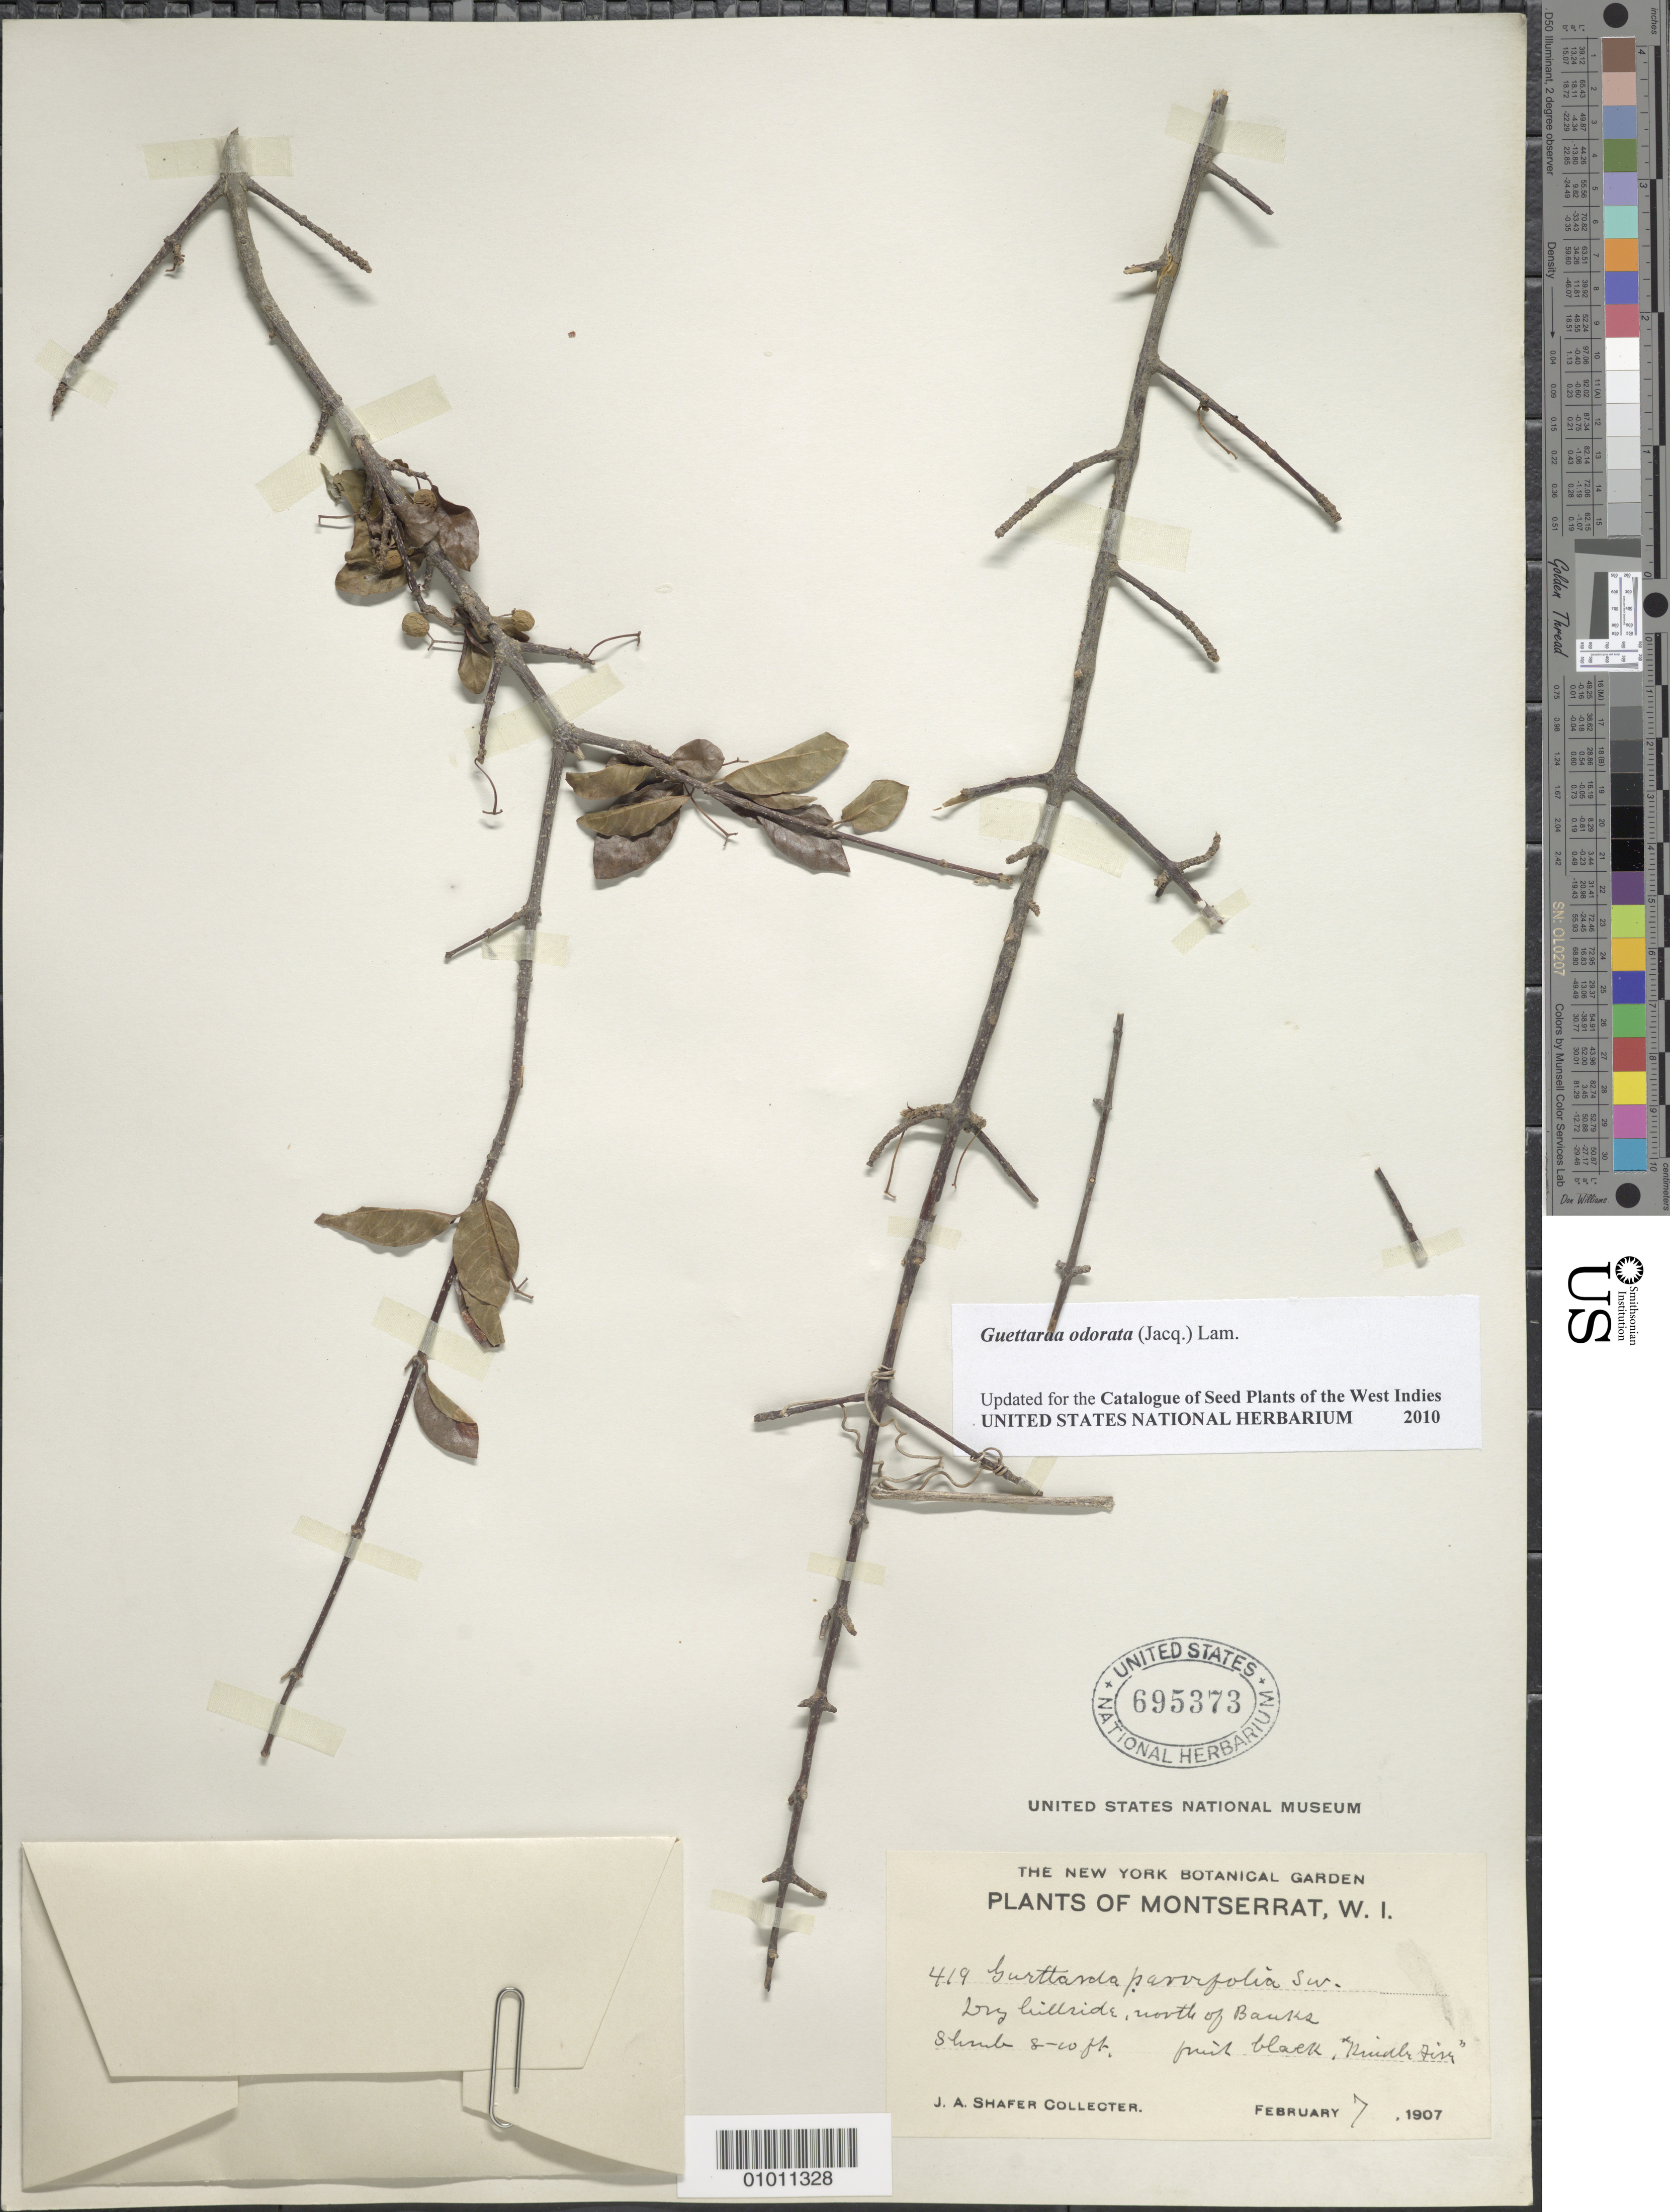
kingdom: Plantae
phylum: Tracheophyta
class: Magnoliopsida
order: Gentianales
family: Rubiaceae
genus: Guettarda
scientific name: Guettarda odorata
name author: (Jacq.) Lam.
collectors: J. A. Shafer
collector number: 419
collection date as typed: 07 Feb 1907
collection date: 1907-02-07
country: Montserrat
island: Montserrat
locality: Banks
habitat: Dry hillside , north of Banks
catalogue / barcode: US 695373